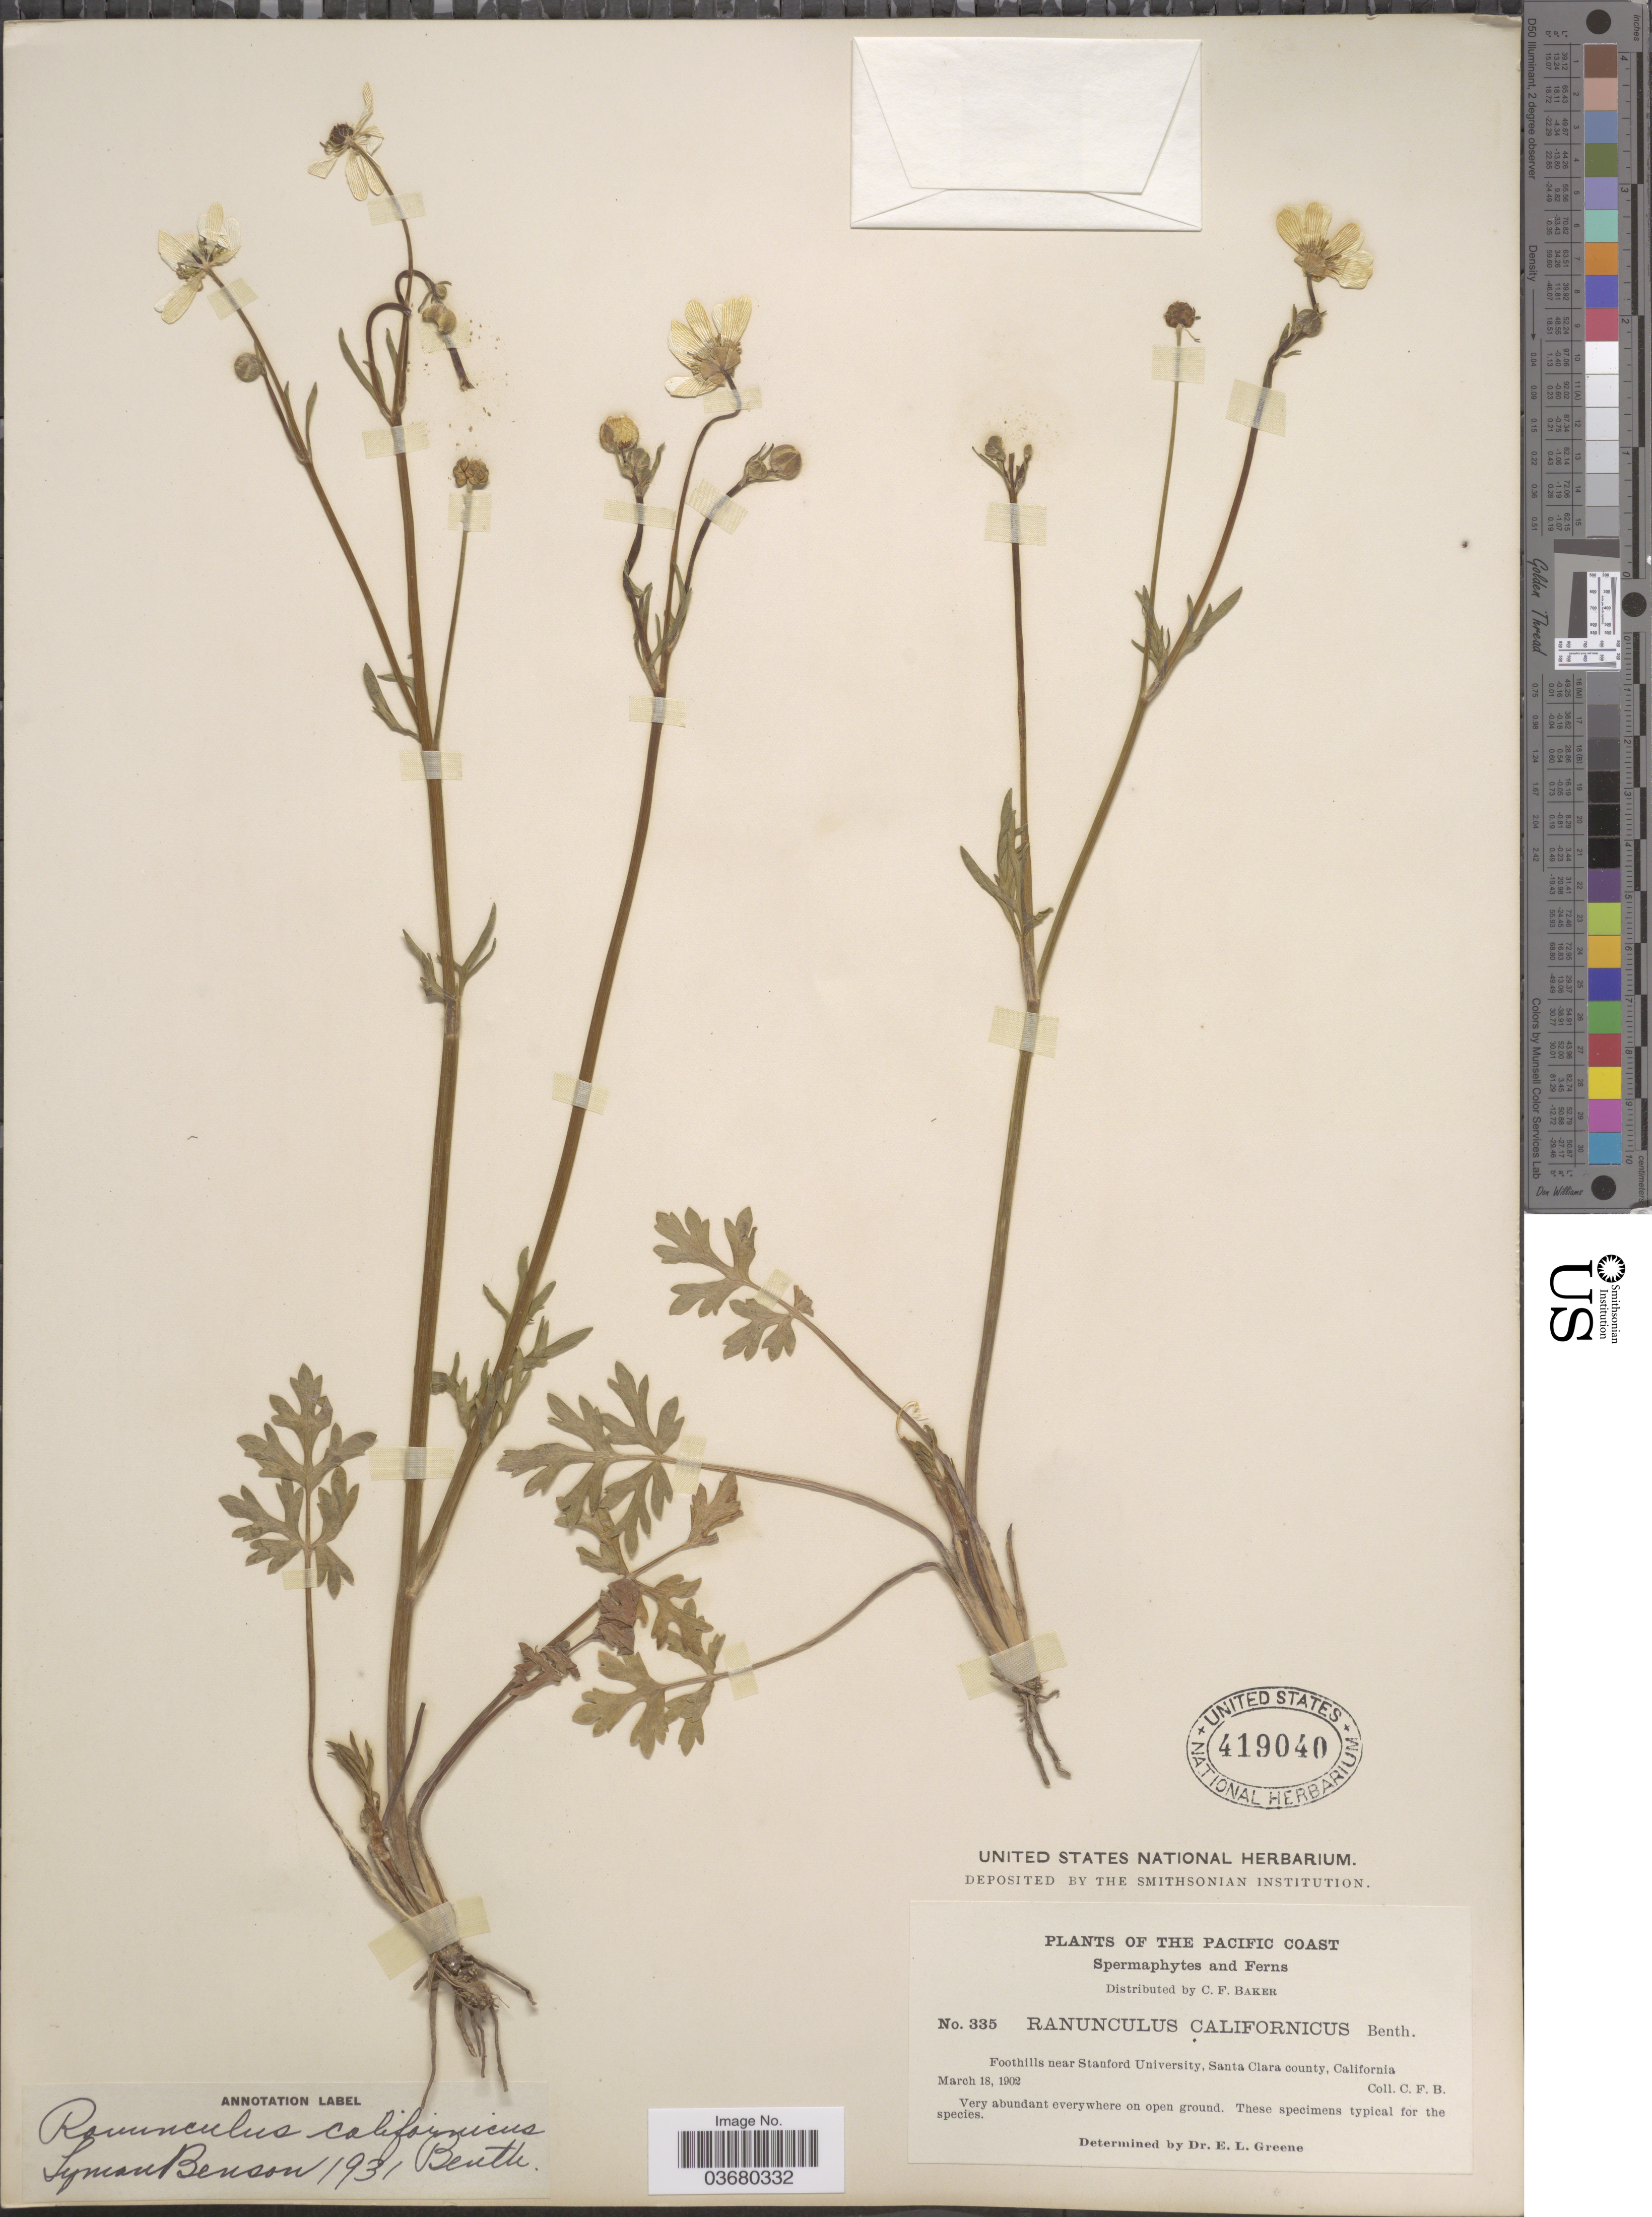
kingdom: Plantae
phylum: Tracheophyta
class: Magnoliopsida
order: Ranunculales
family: Ranunculaceae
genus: Ranunculus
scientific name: Ranunculus californicus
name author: Benth.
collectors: C. F. Baker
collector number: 335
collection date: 1902-03-18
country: United States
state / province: California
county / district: Santa Clara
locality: The Pacific Coast. Foothills near Stanford University, Santa Clara County.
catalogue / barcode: US 419040